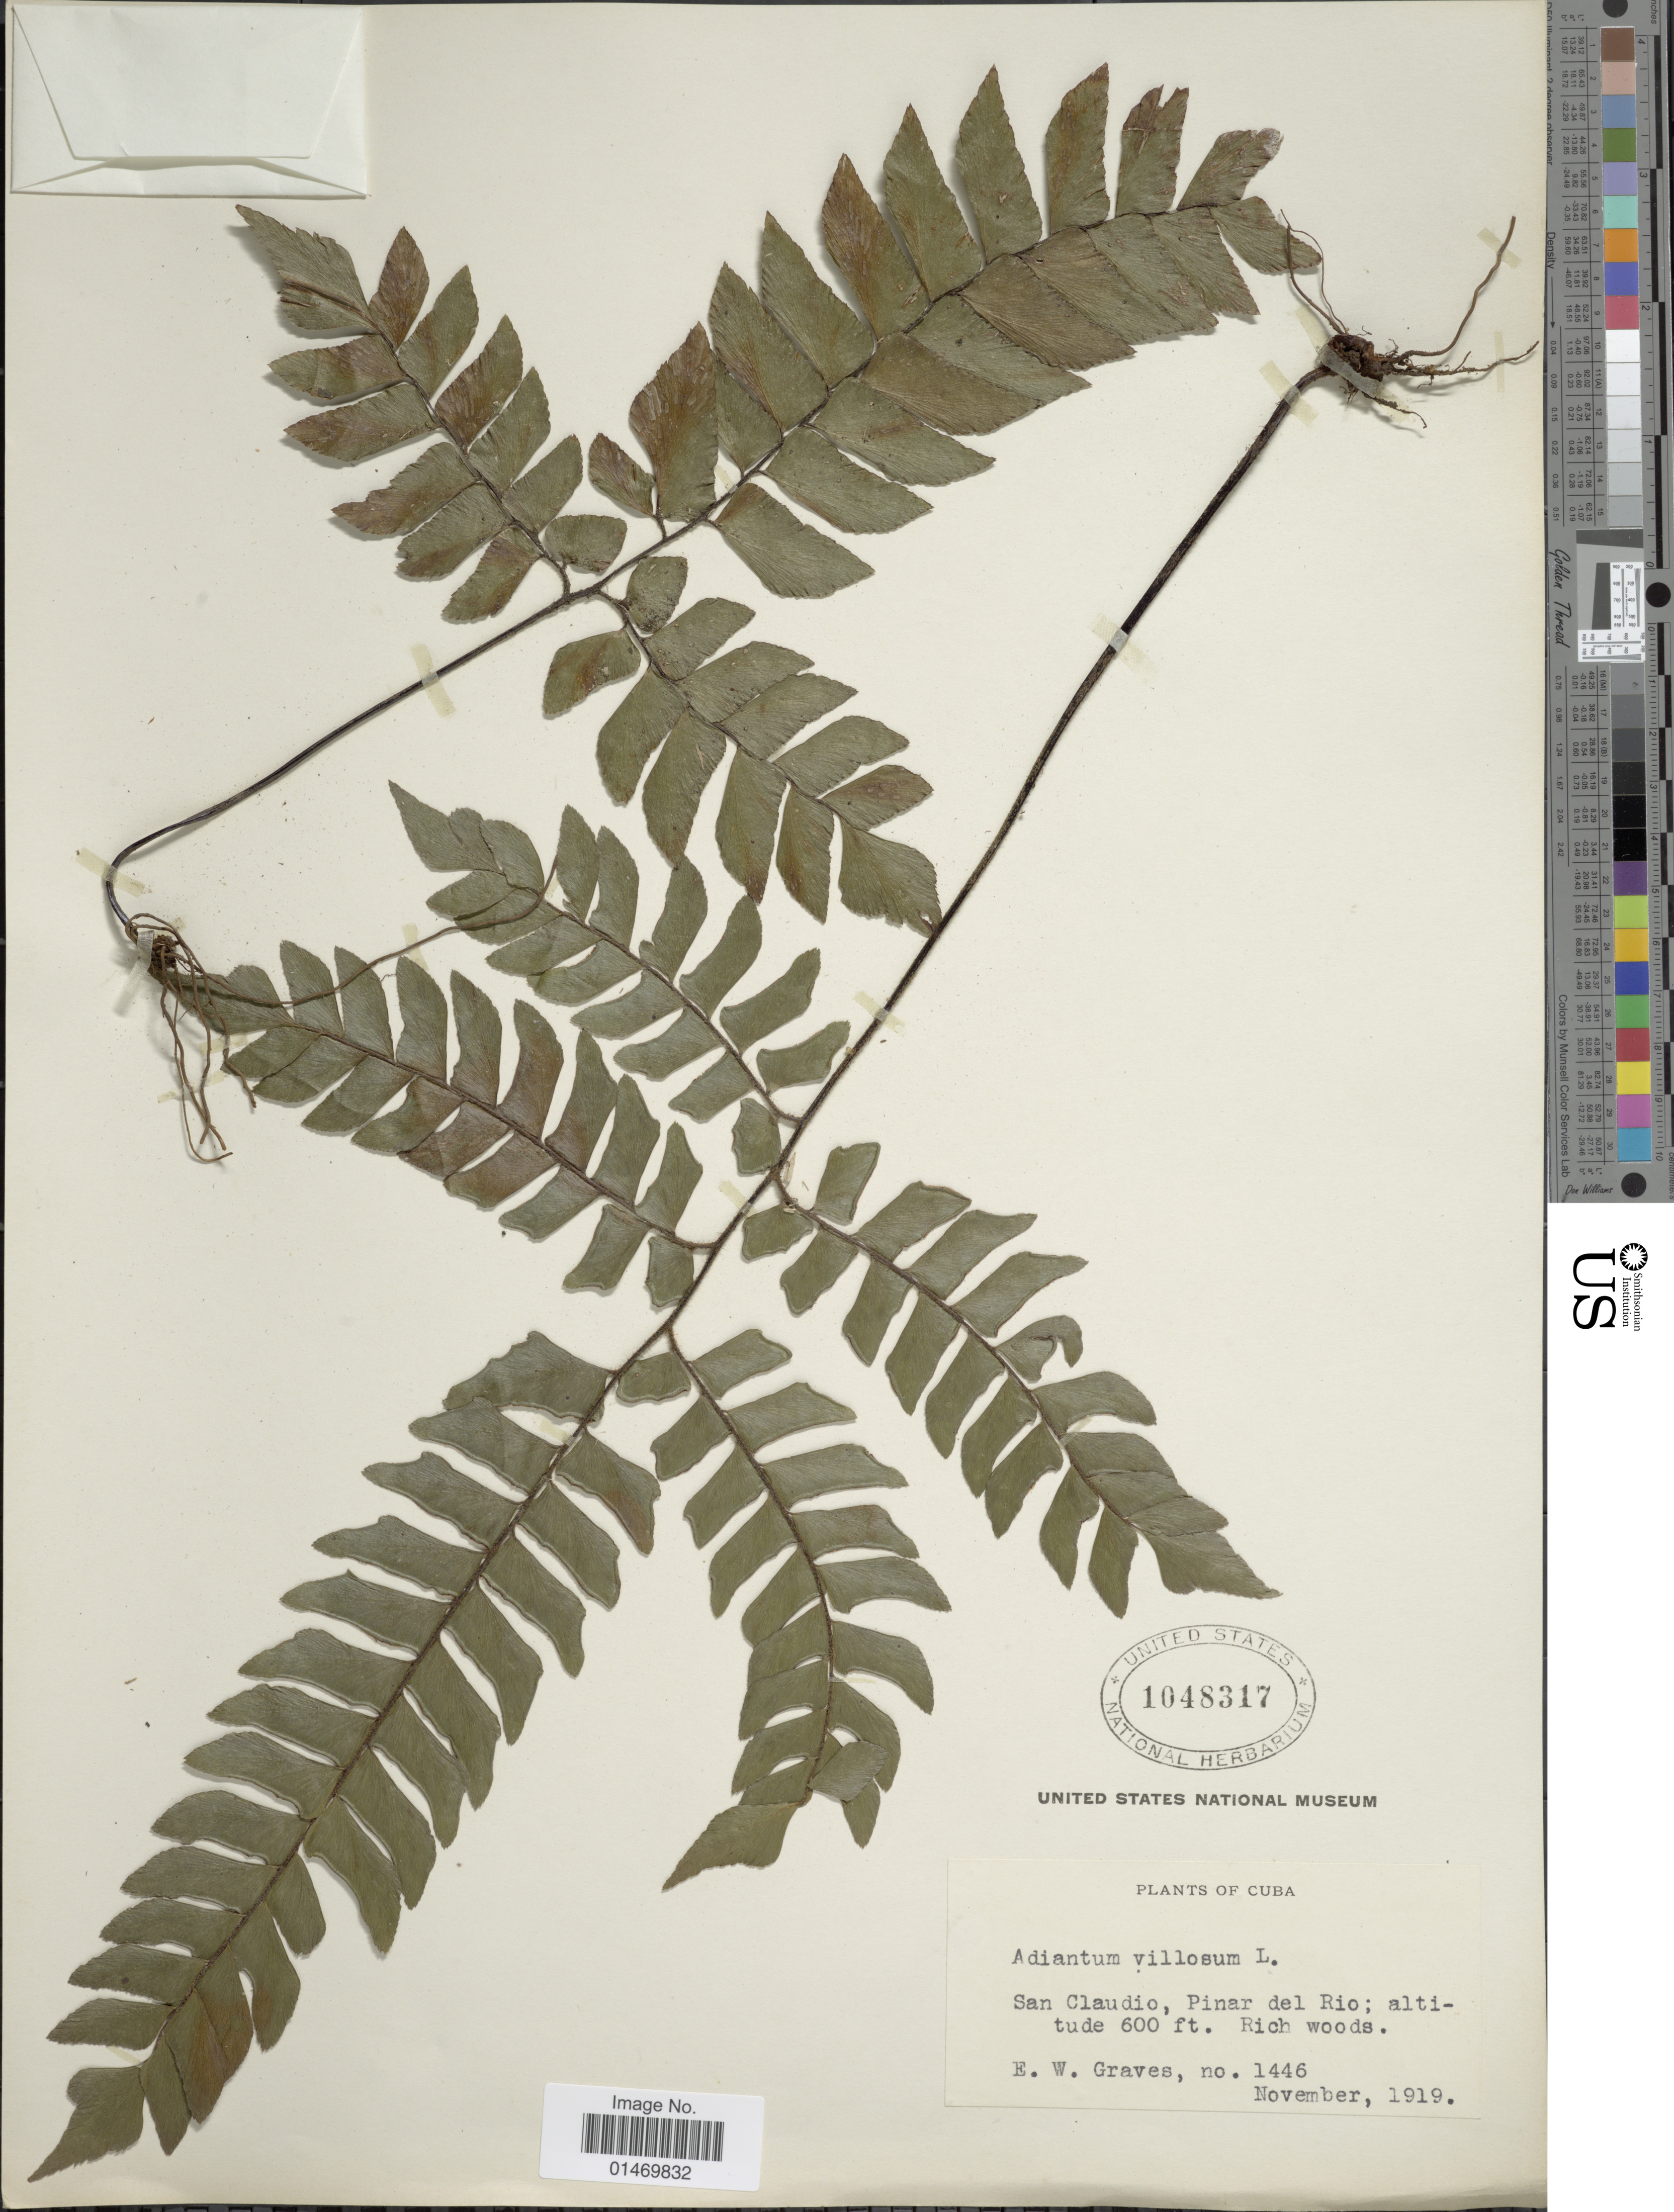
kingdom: Plantae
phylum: Tracheophyta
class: Polypodiopsida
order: Polypodiales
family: Pteridaceae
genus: Adiantum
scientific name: Adiantum villosum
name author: L.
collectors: E. Graves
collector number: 1446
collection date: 1919-11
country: Cuba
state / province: Pinar del Río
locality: Cuba, San Claudio.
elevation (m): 183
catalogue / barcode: US 1048317